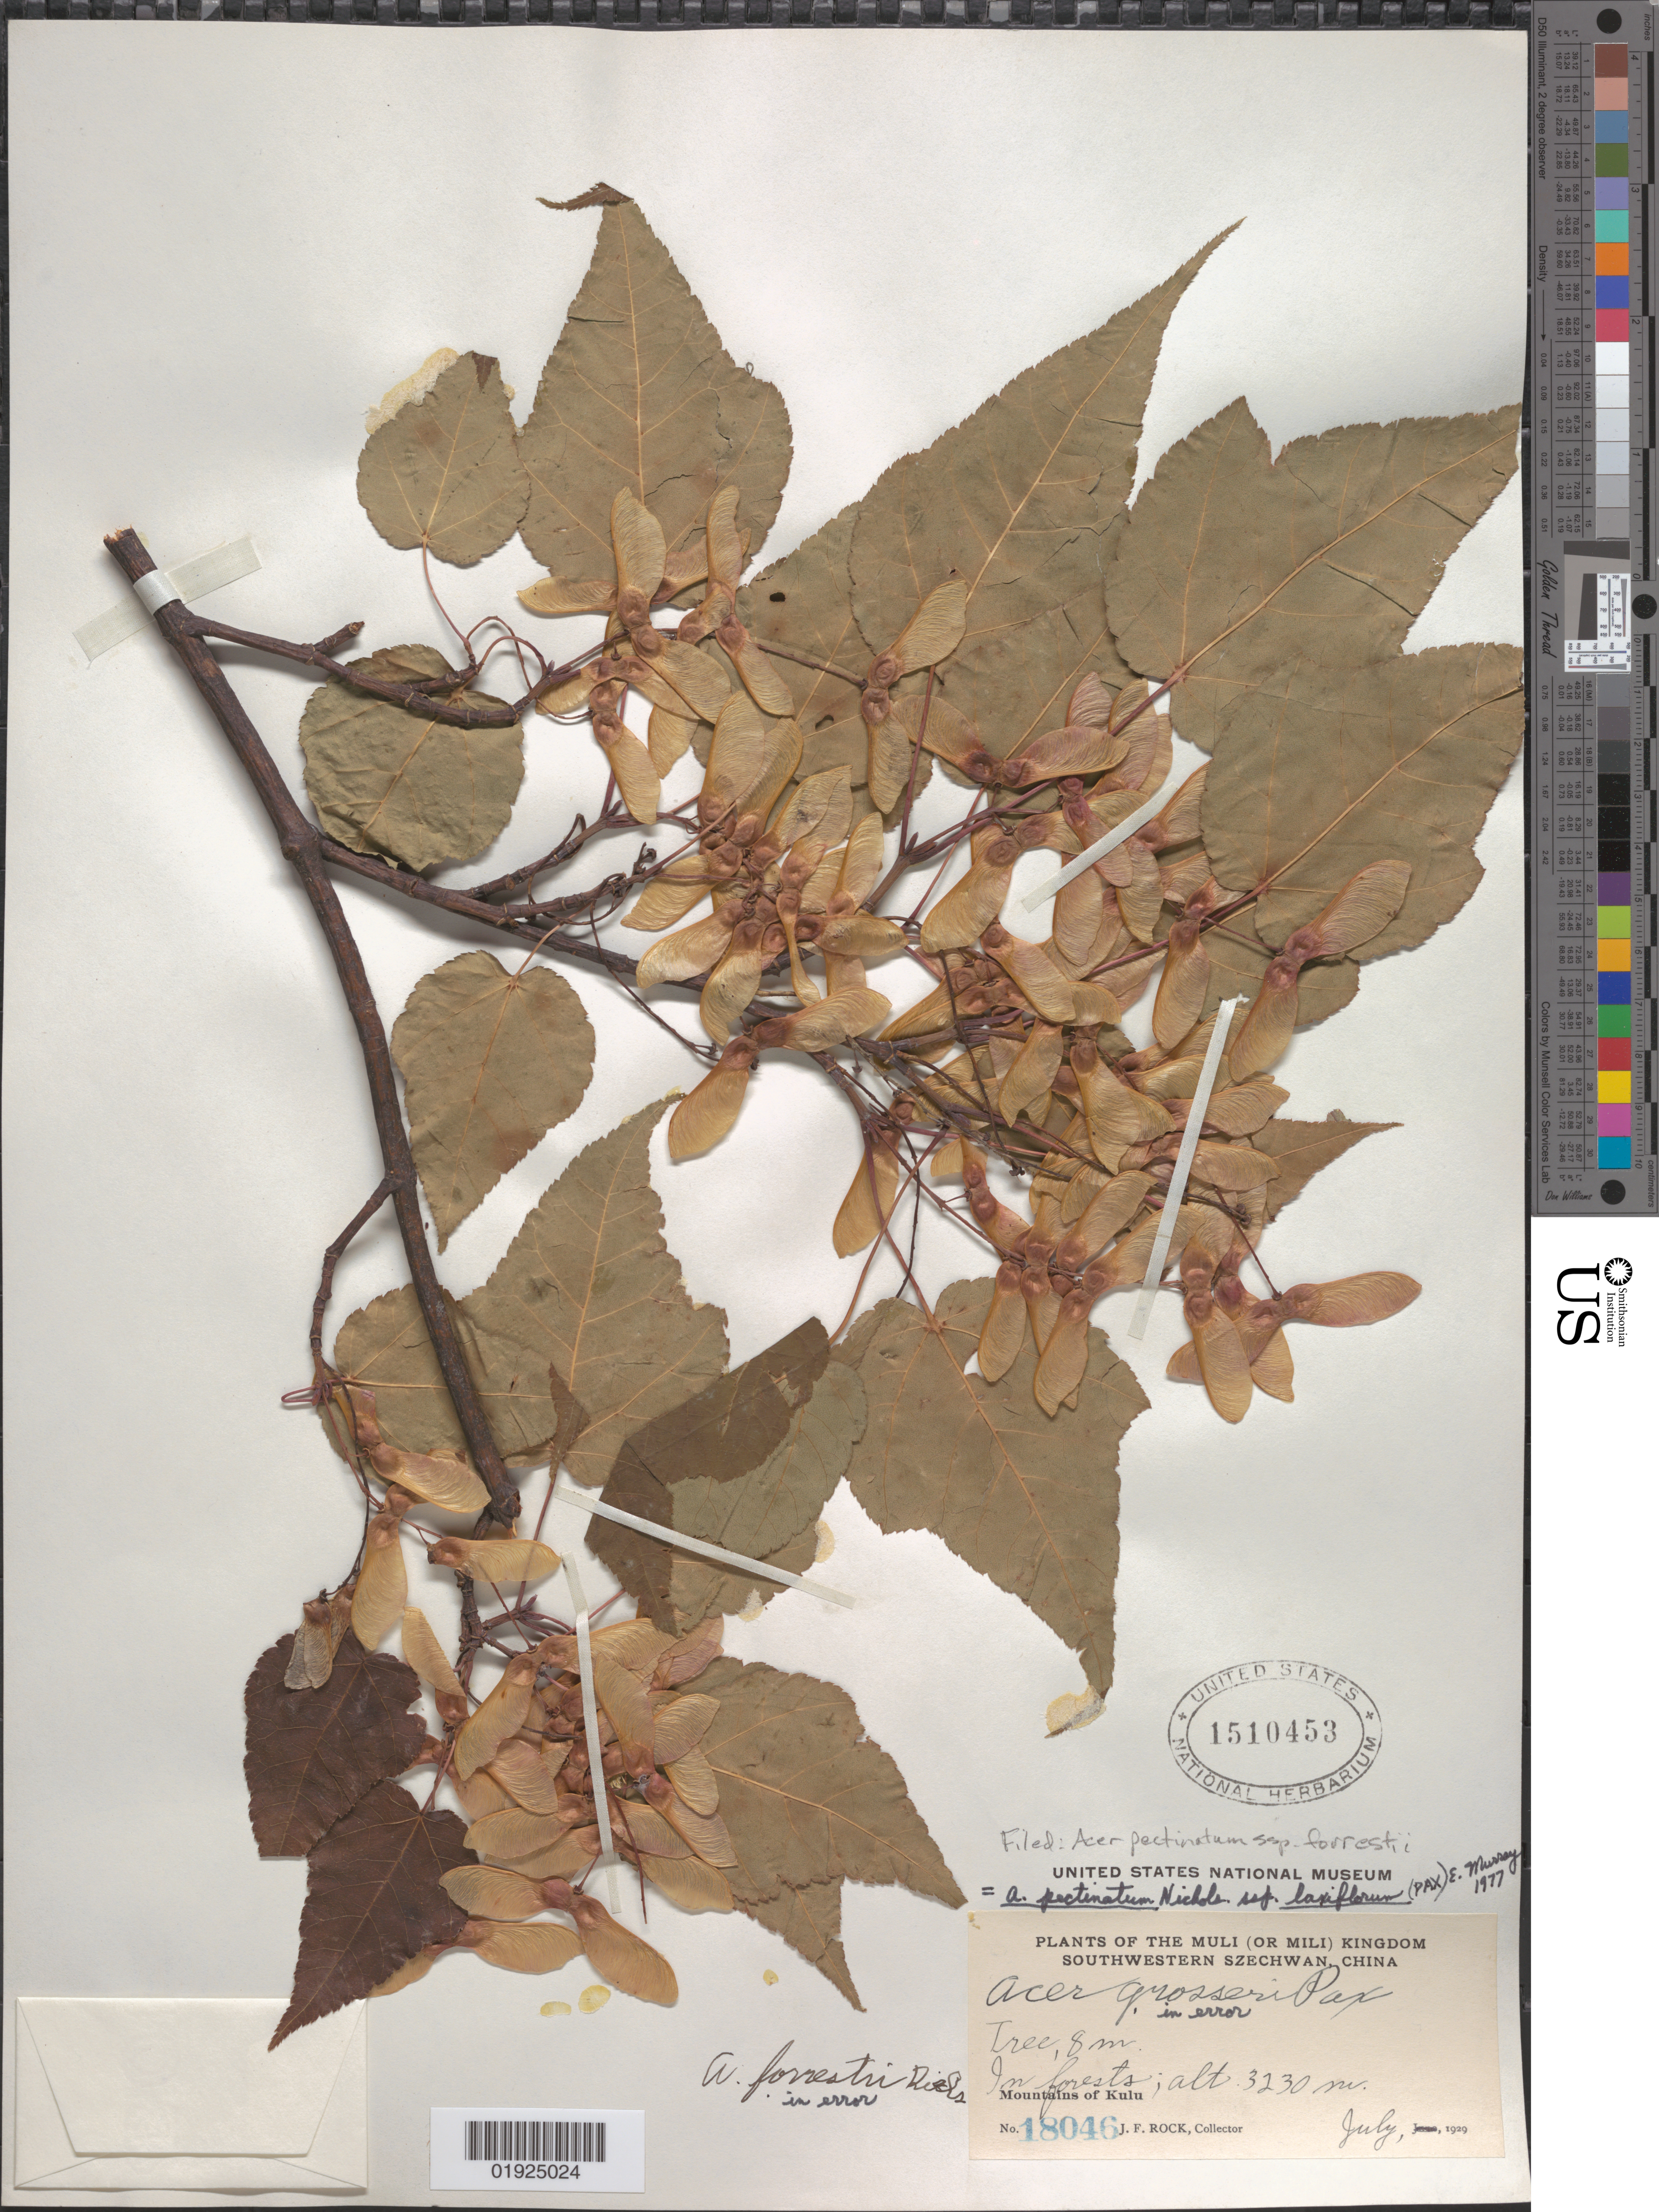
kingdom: Plantae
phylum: Tracheophyta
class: Magnoliopsida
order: Sapindales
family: Sapindaceae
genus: Acer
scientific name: Acer pectinatum subsp. forrestii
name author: (Diels) A.E. Murray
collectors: J. F. Rock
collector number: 18046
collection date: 1929-07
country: China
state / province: Sichuan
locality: Southwestern Szechwan [Sichuan], Mountains of Kulu, Muli (or Mili) Kingdom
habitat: In forests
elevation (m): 3230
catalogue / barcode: US 1510453